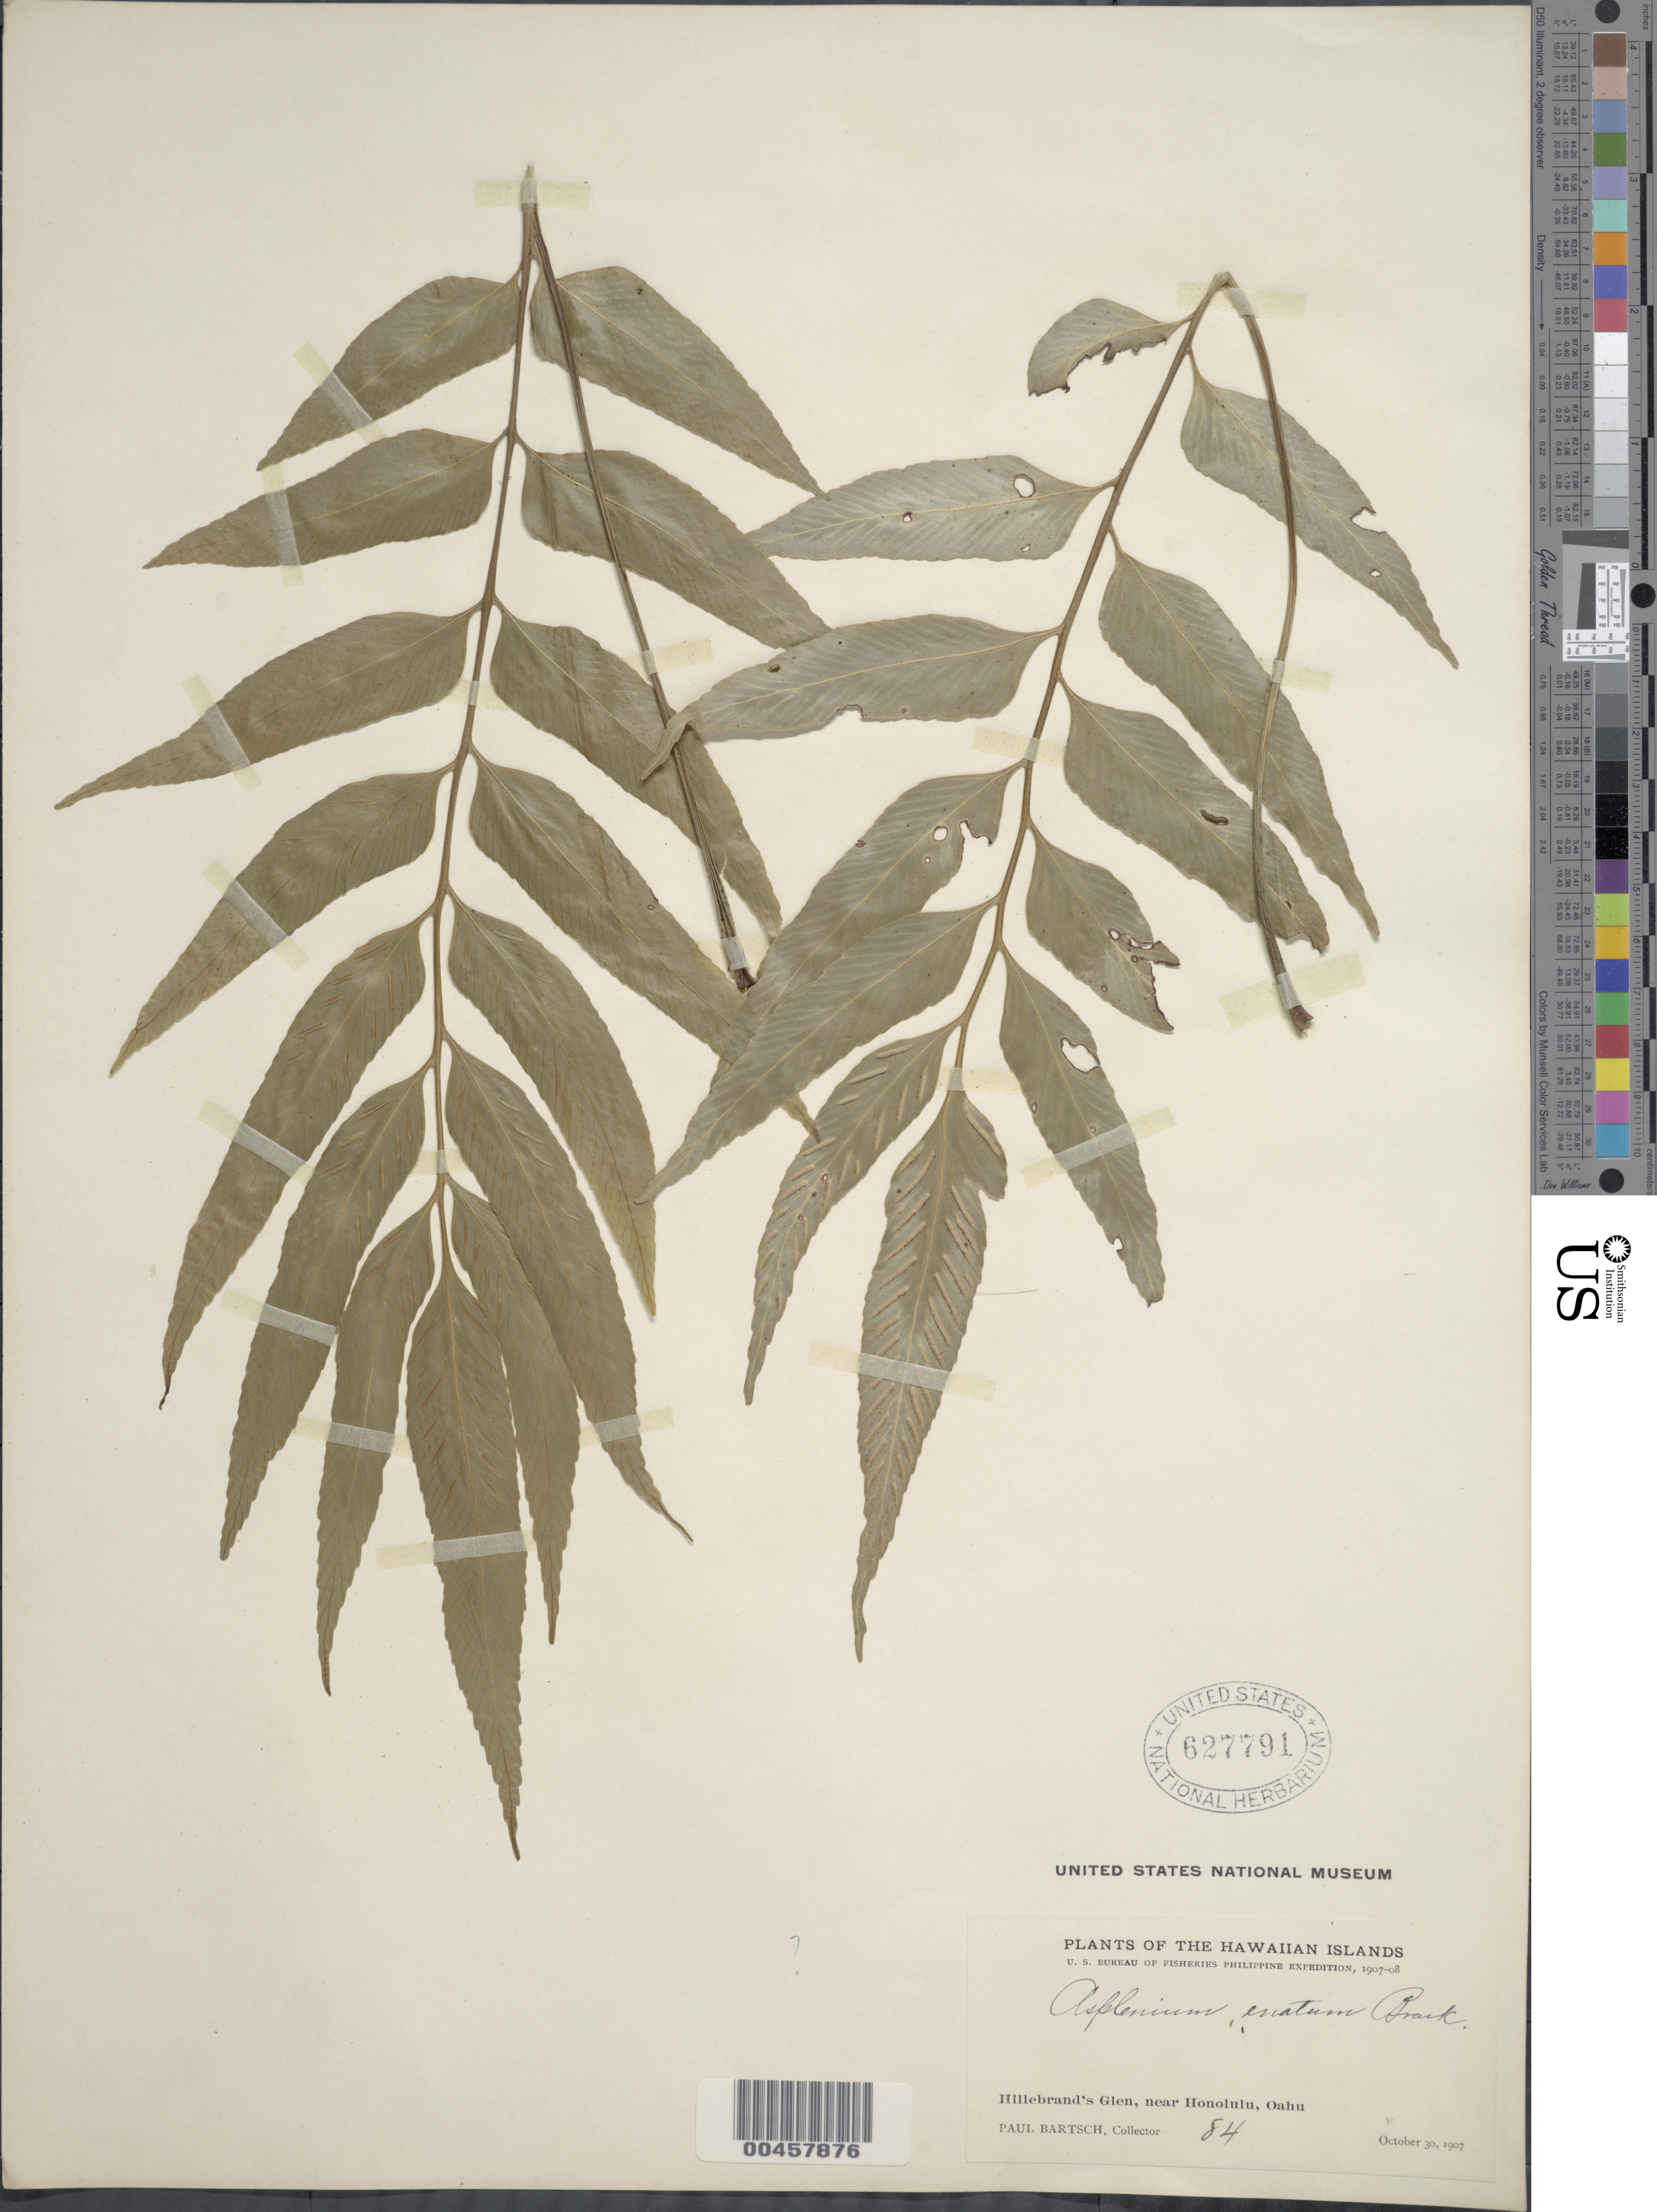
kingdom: Plantae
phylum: Tracheophyta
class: Polypodiopsida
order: Polypodiales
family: Aspleniaceae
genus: Asplenium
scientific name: Asplenium kaulfussii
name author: Schltdl.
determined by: Wagner, W. L., (BOT), Smithsonian Institution - National Museum of Natural History (UNITED STATES)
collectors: P. Bartsch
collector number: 84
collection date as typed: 30 Oct 1907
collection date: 1907-10-30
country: United States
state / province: Hawaii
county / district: Honolulu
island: Oahu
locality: Hillebrand's Glen, near Honolulu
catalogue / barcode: US 627791